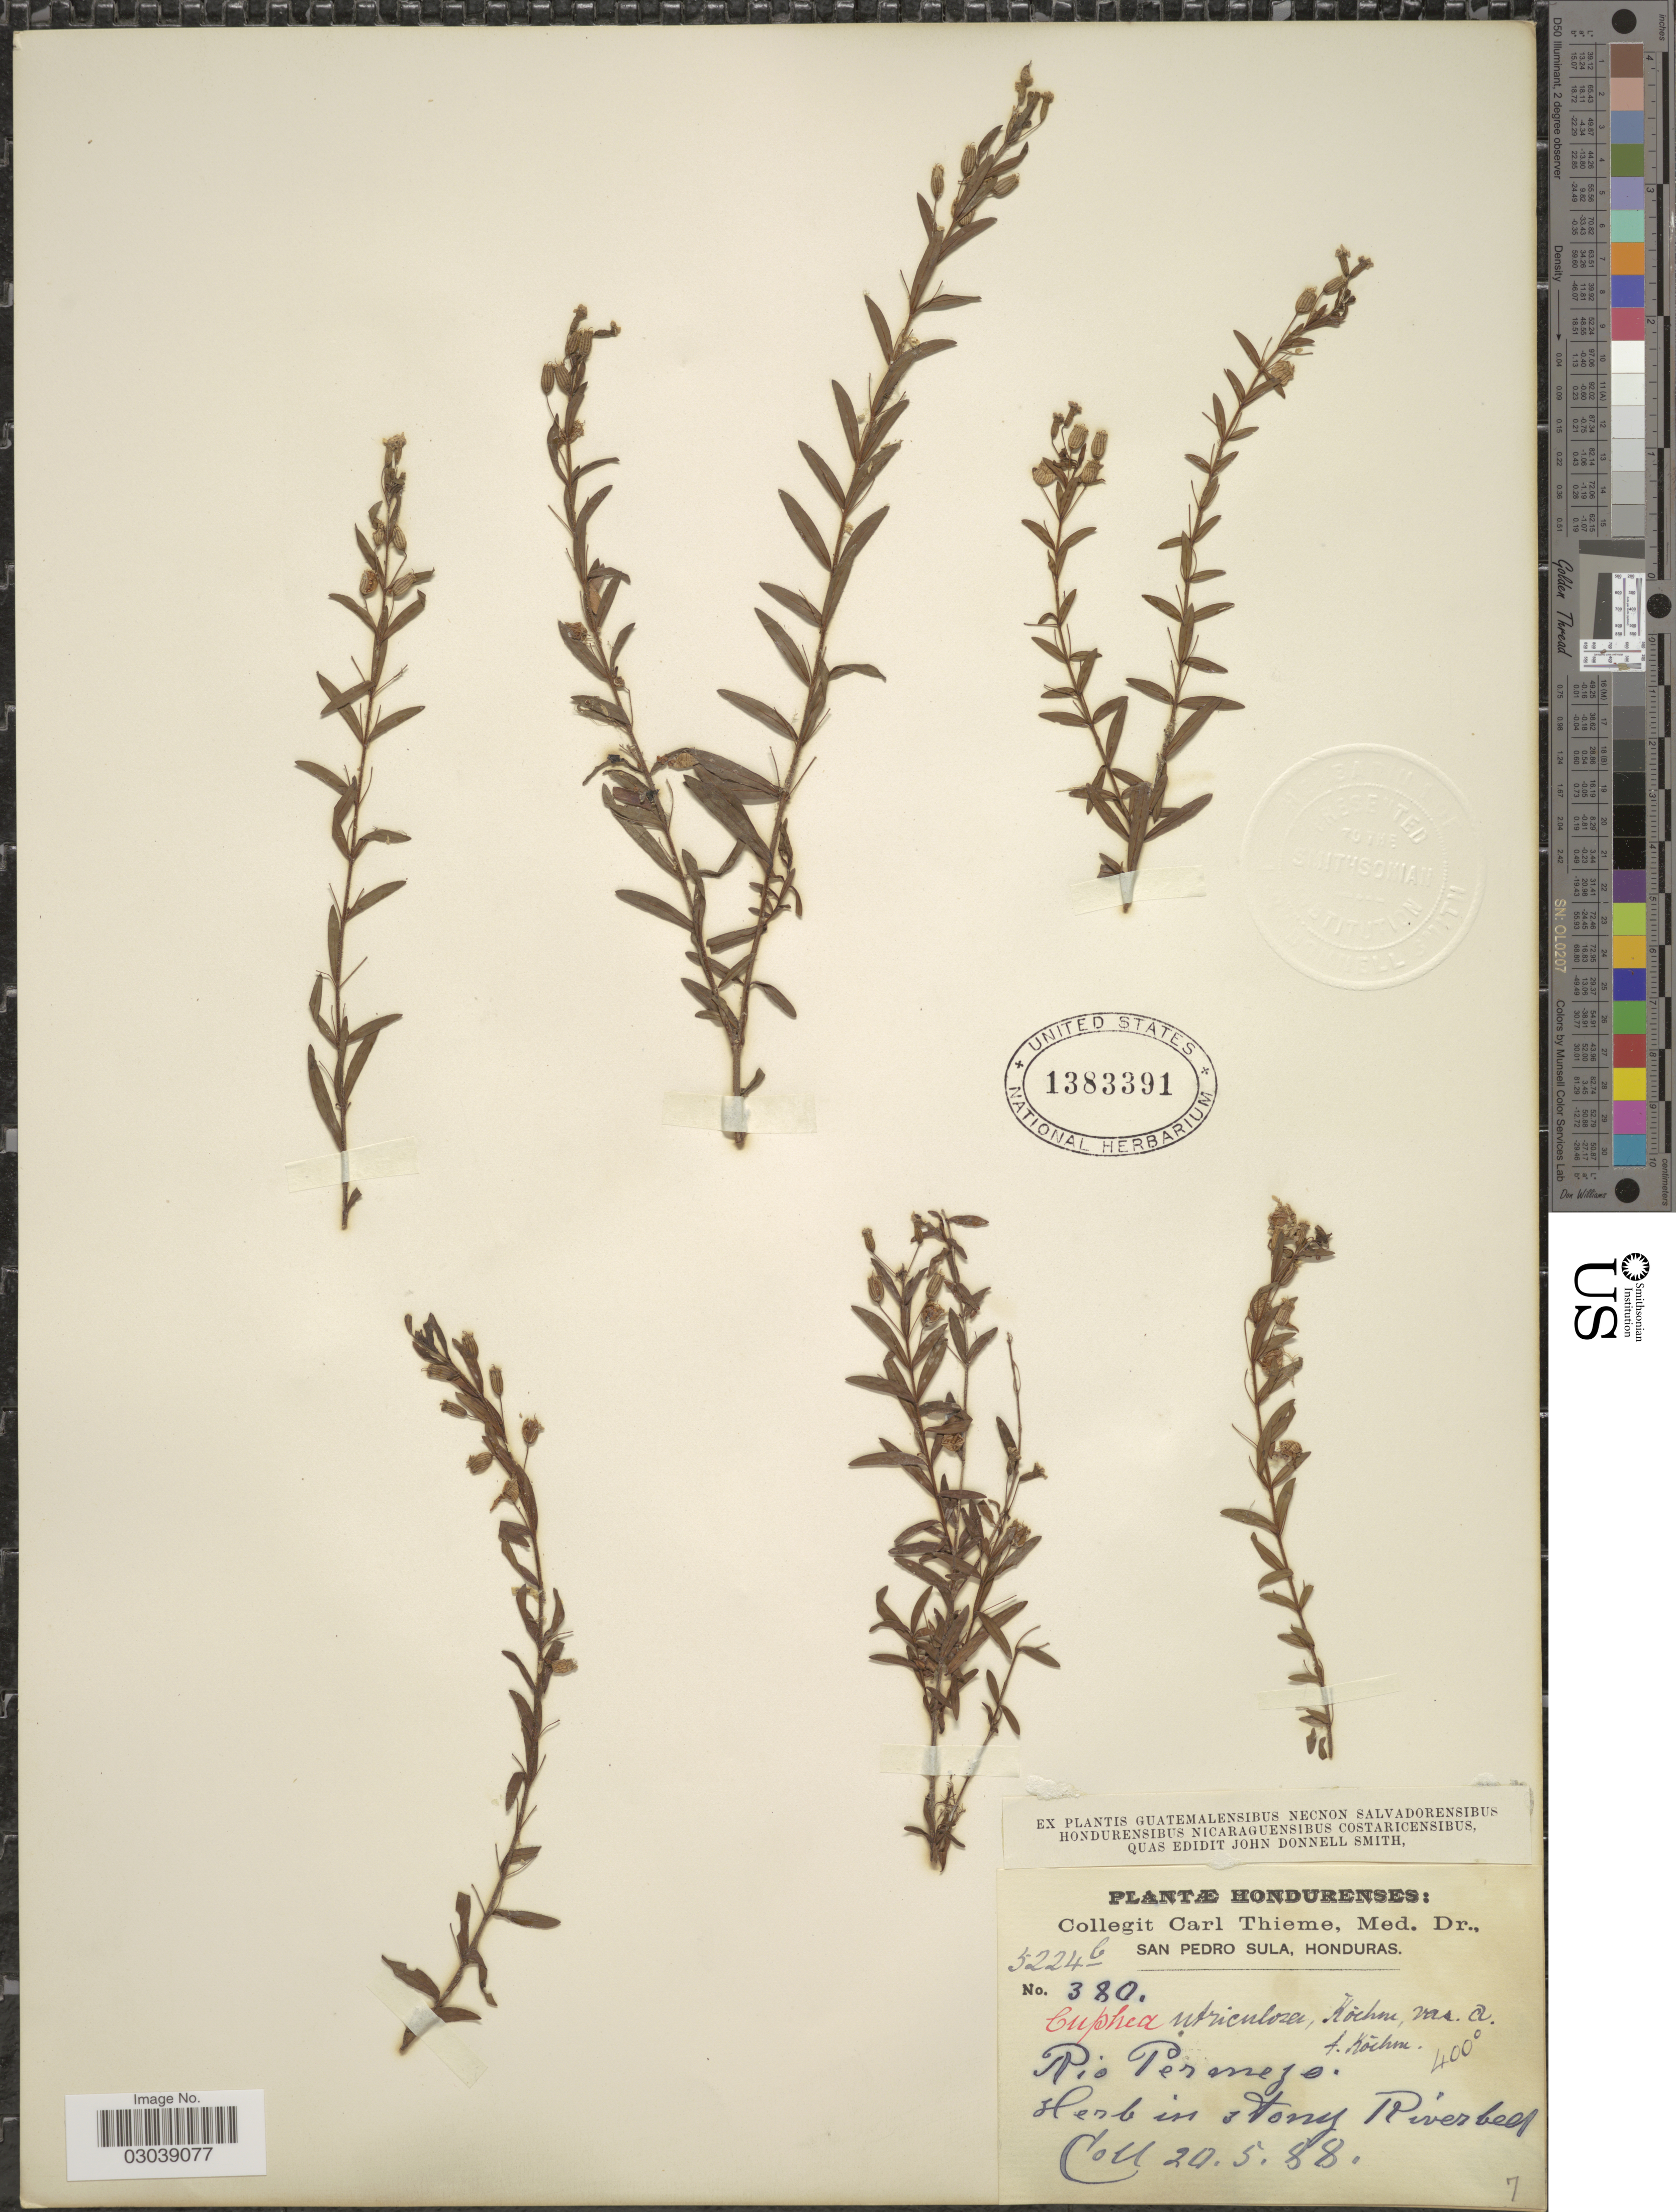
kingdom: Plantae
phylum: Tracheophyta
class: Magnoliopsida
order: Myrtales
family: Lythraceae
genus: Cuphea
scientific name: Cuphea utriculosa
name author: Koehne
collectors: C. Thieme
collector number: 380/5224b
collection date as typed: Transcribed d/m/y: 20/5/88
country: Honduras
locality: San Pedro Sula, Rio Permejo.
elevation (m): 122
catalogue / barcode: US 1383391